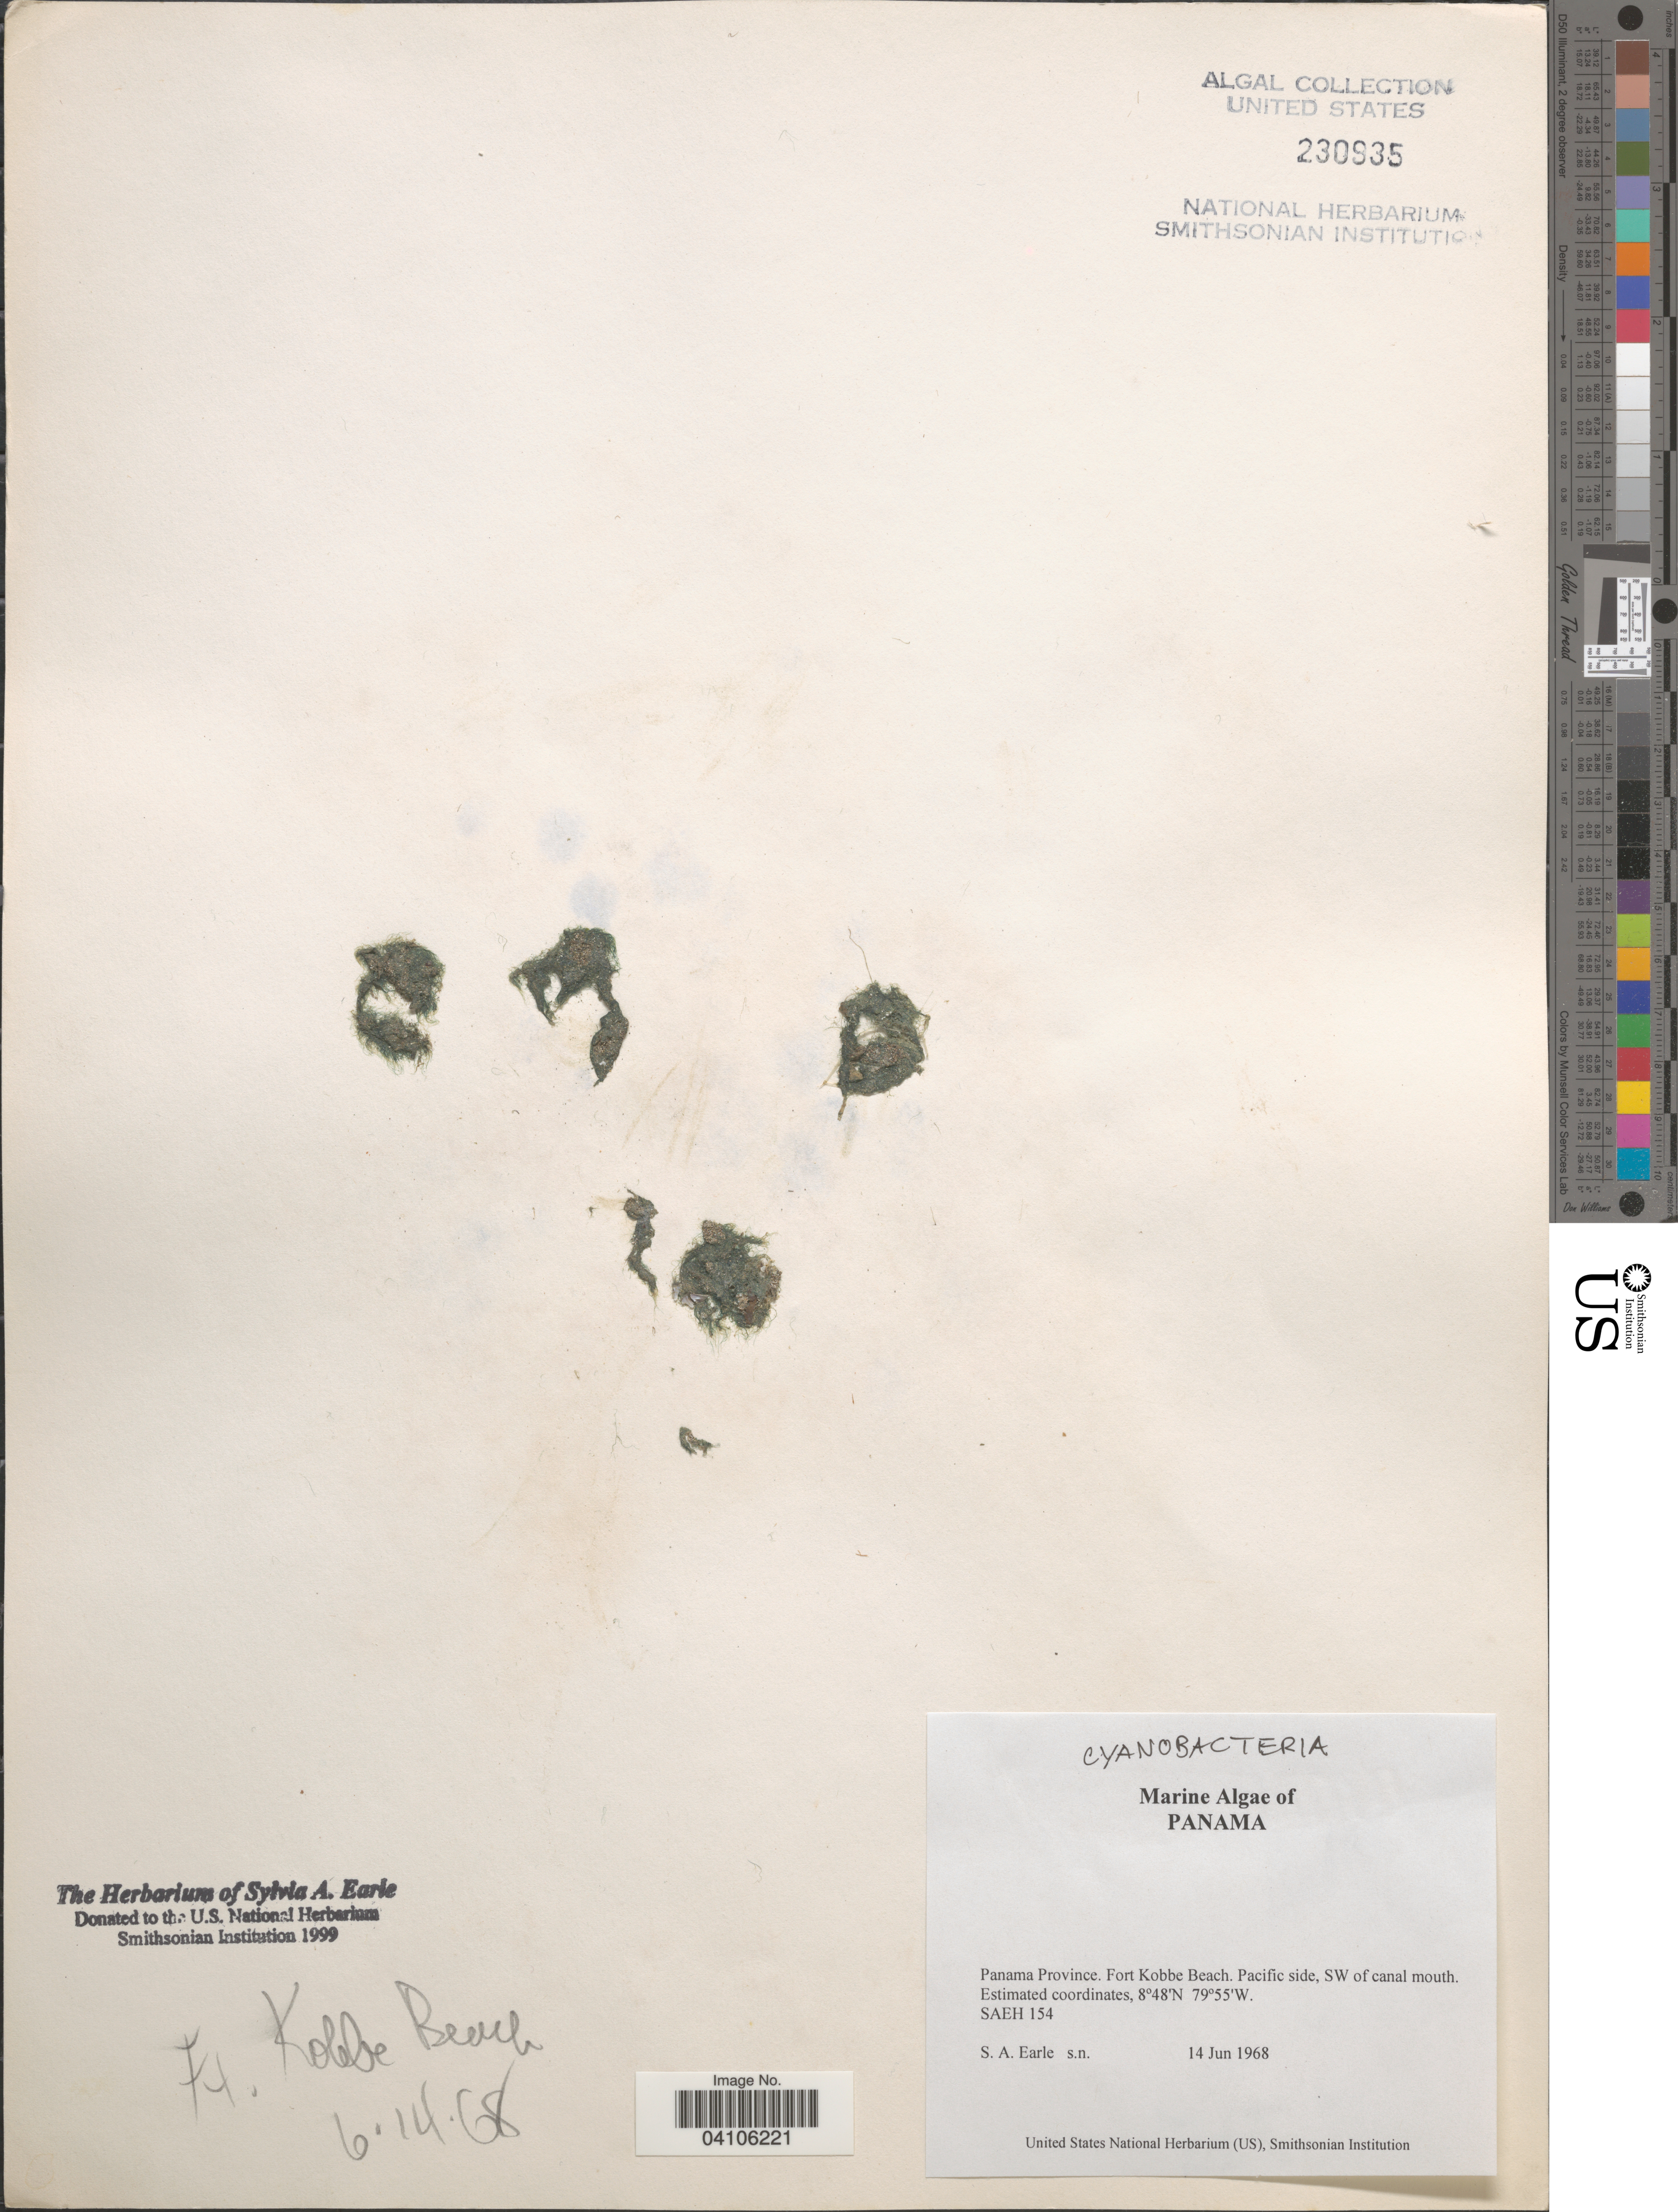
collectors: S. A. Earle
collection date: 1968-06-14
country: Panama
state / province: Panamá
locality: Fort Kobbe Beach. Pacific side, SW of canal mouth. SAEH 154.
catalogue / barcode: US 230935